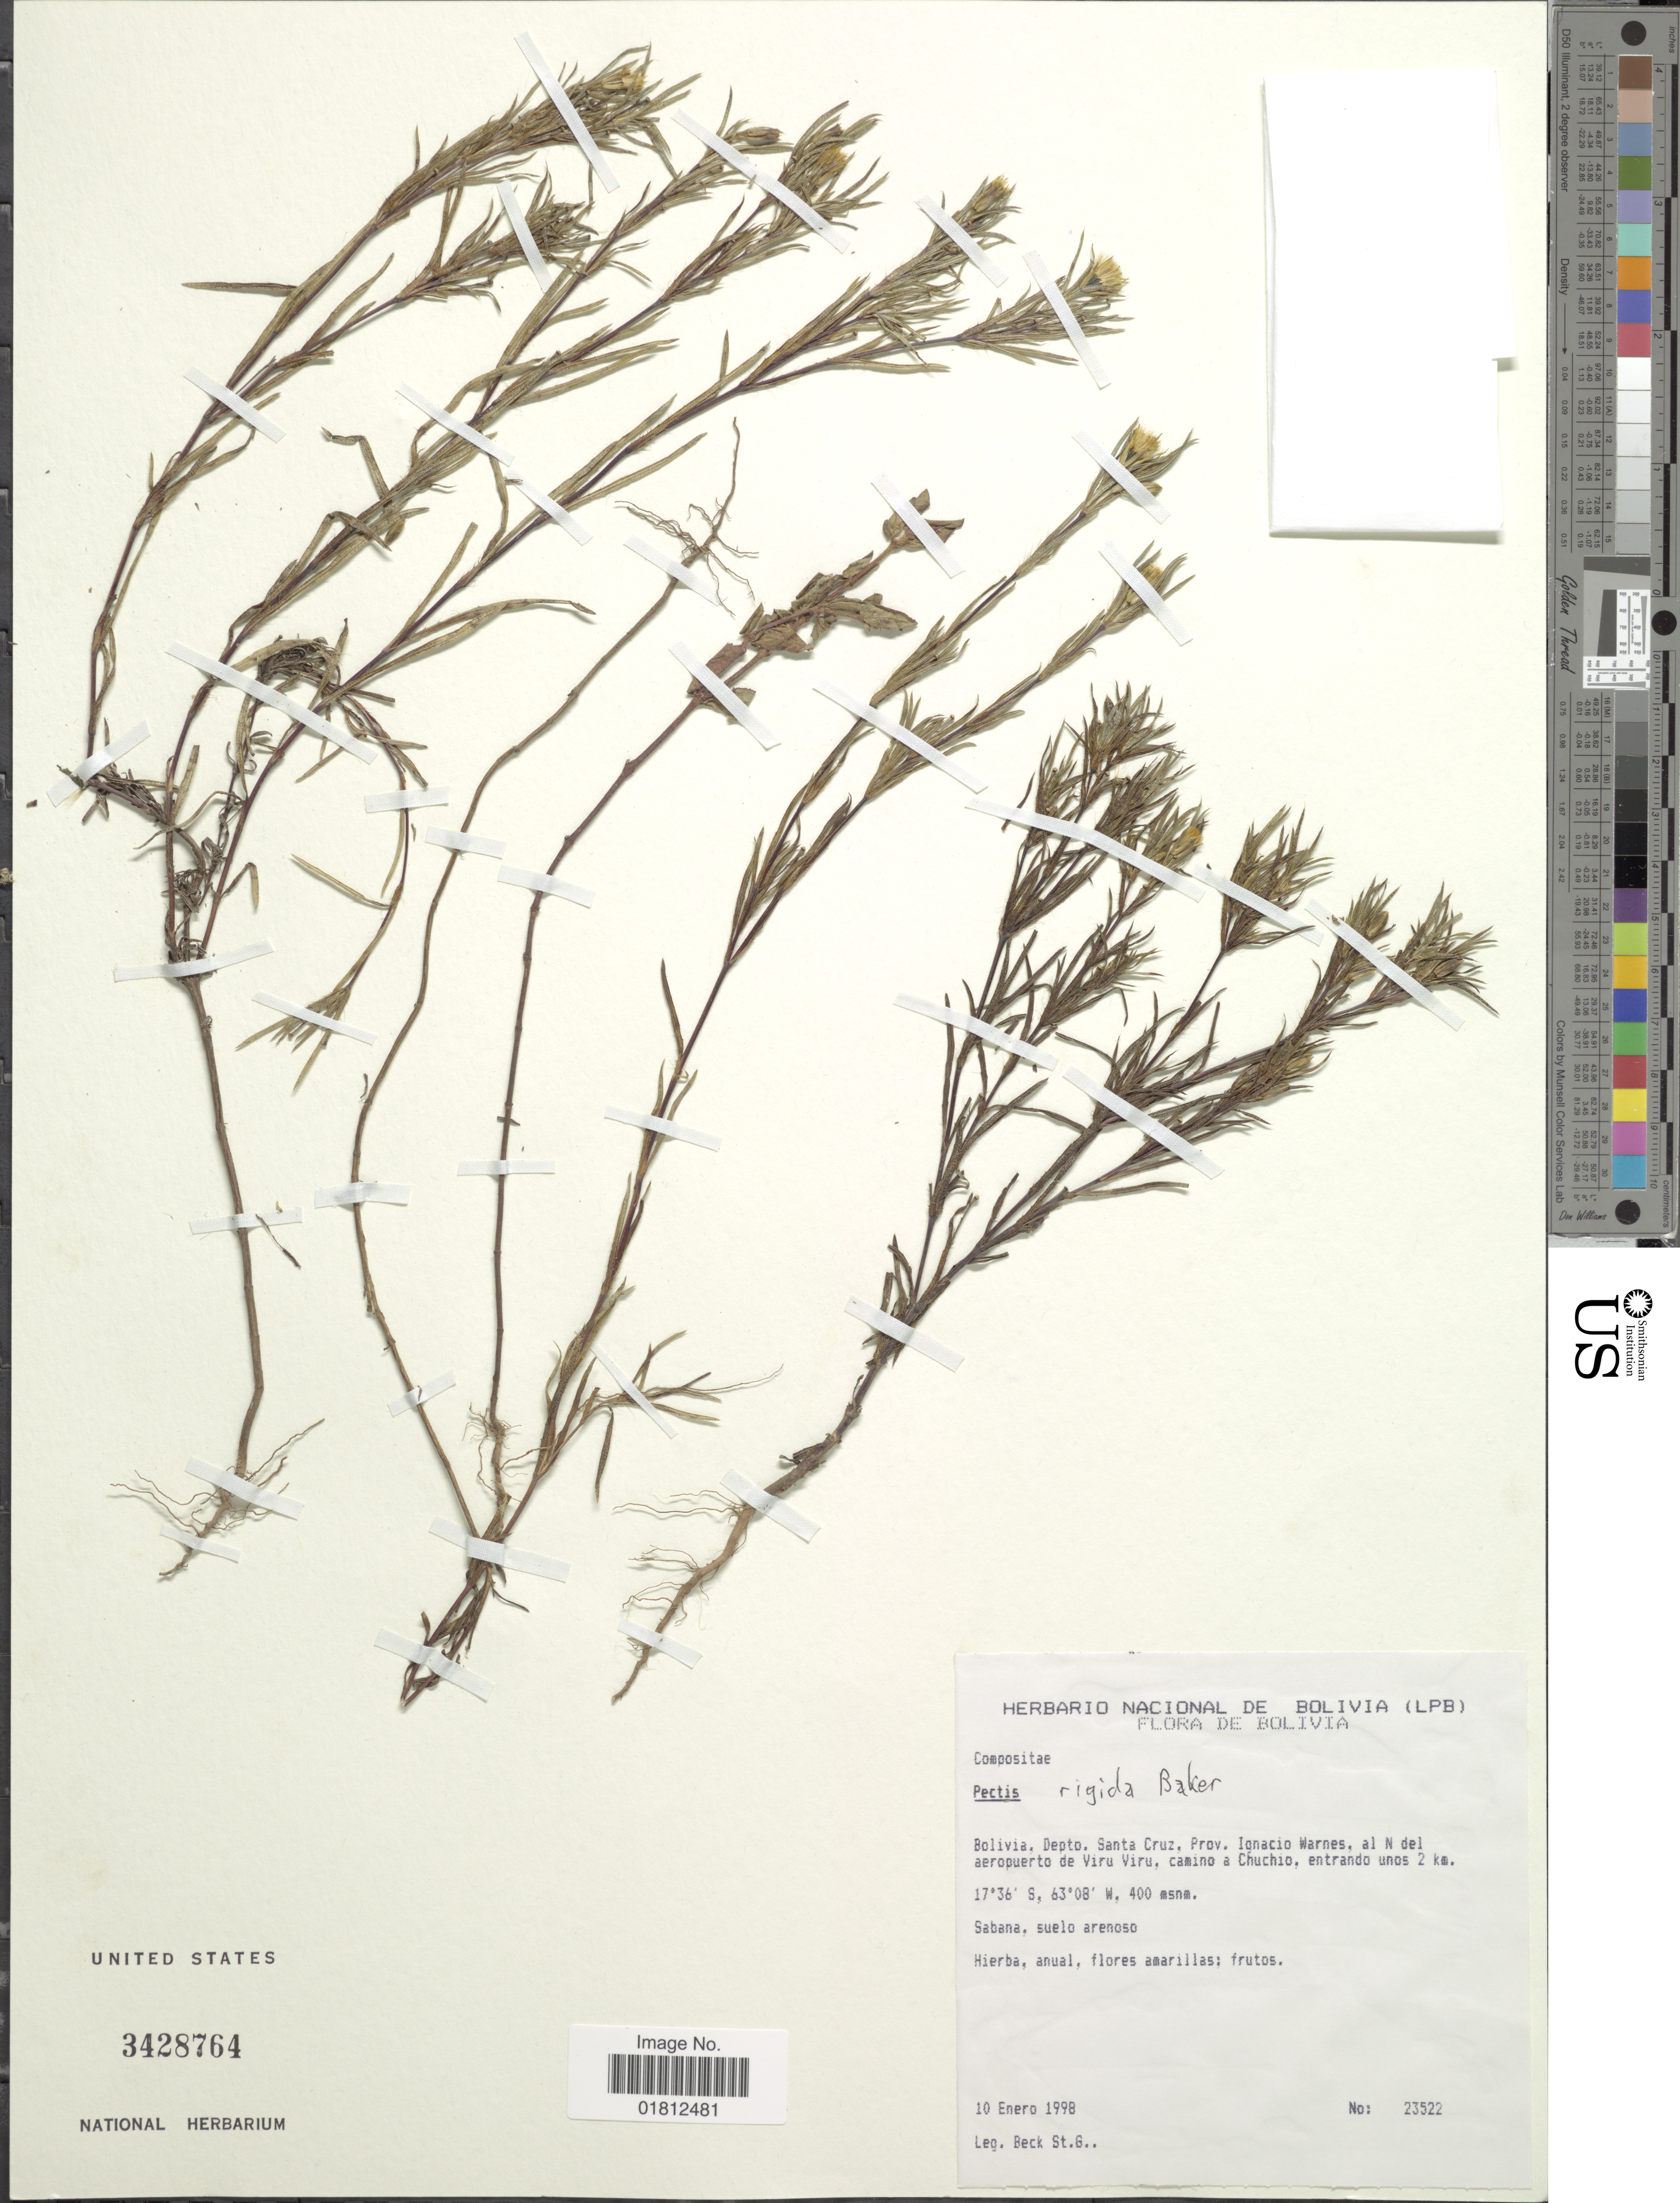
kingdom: Plantae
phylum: Tracheophyta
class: Magnoliopsida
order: Asterales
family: Asteraceae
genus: Pectis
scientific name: Pectis rigida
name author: Baker in Mart.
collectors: S. G. Beck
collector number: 23522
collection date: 1998-01-10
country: Bolivia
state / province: Santa Cruz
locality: Ignacio Warnes, al N del aeropuerto de Viru Viru, camino a Chuchio, entrado unos 2 km.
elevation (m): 400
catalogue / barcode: US 3428764